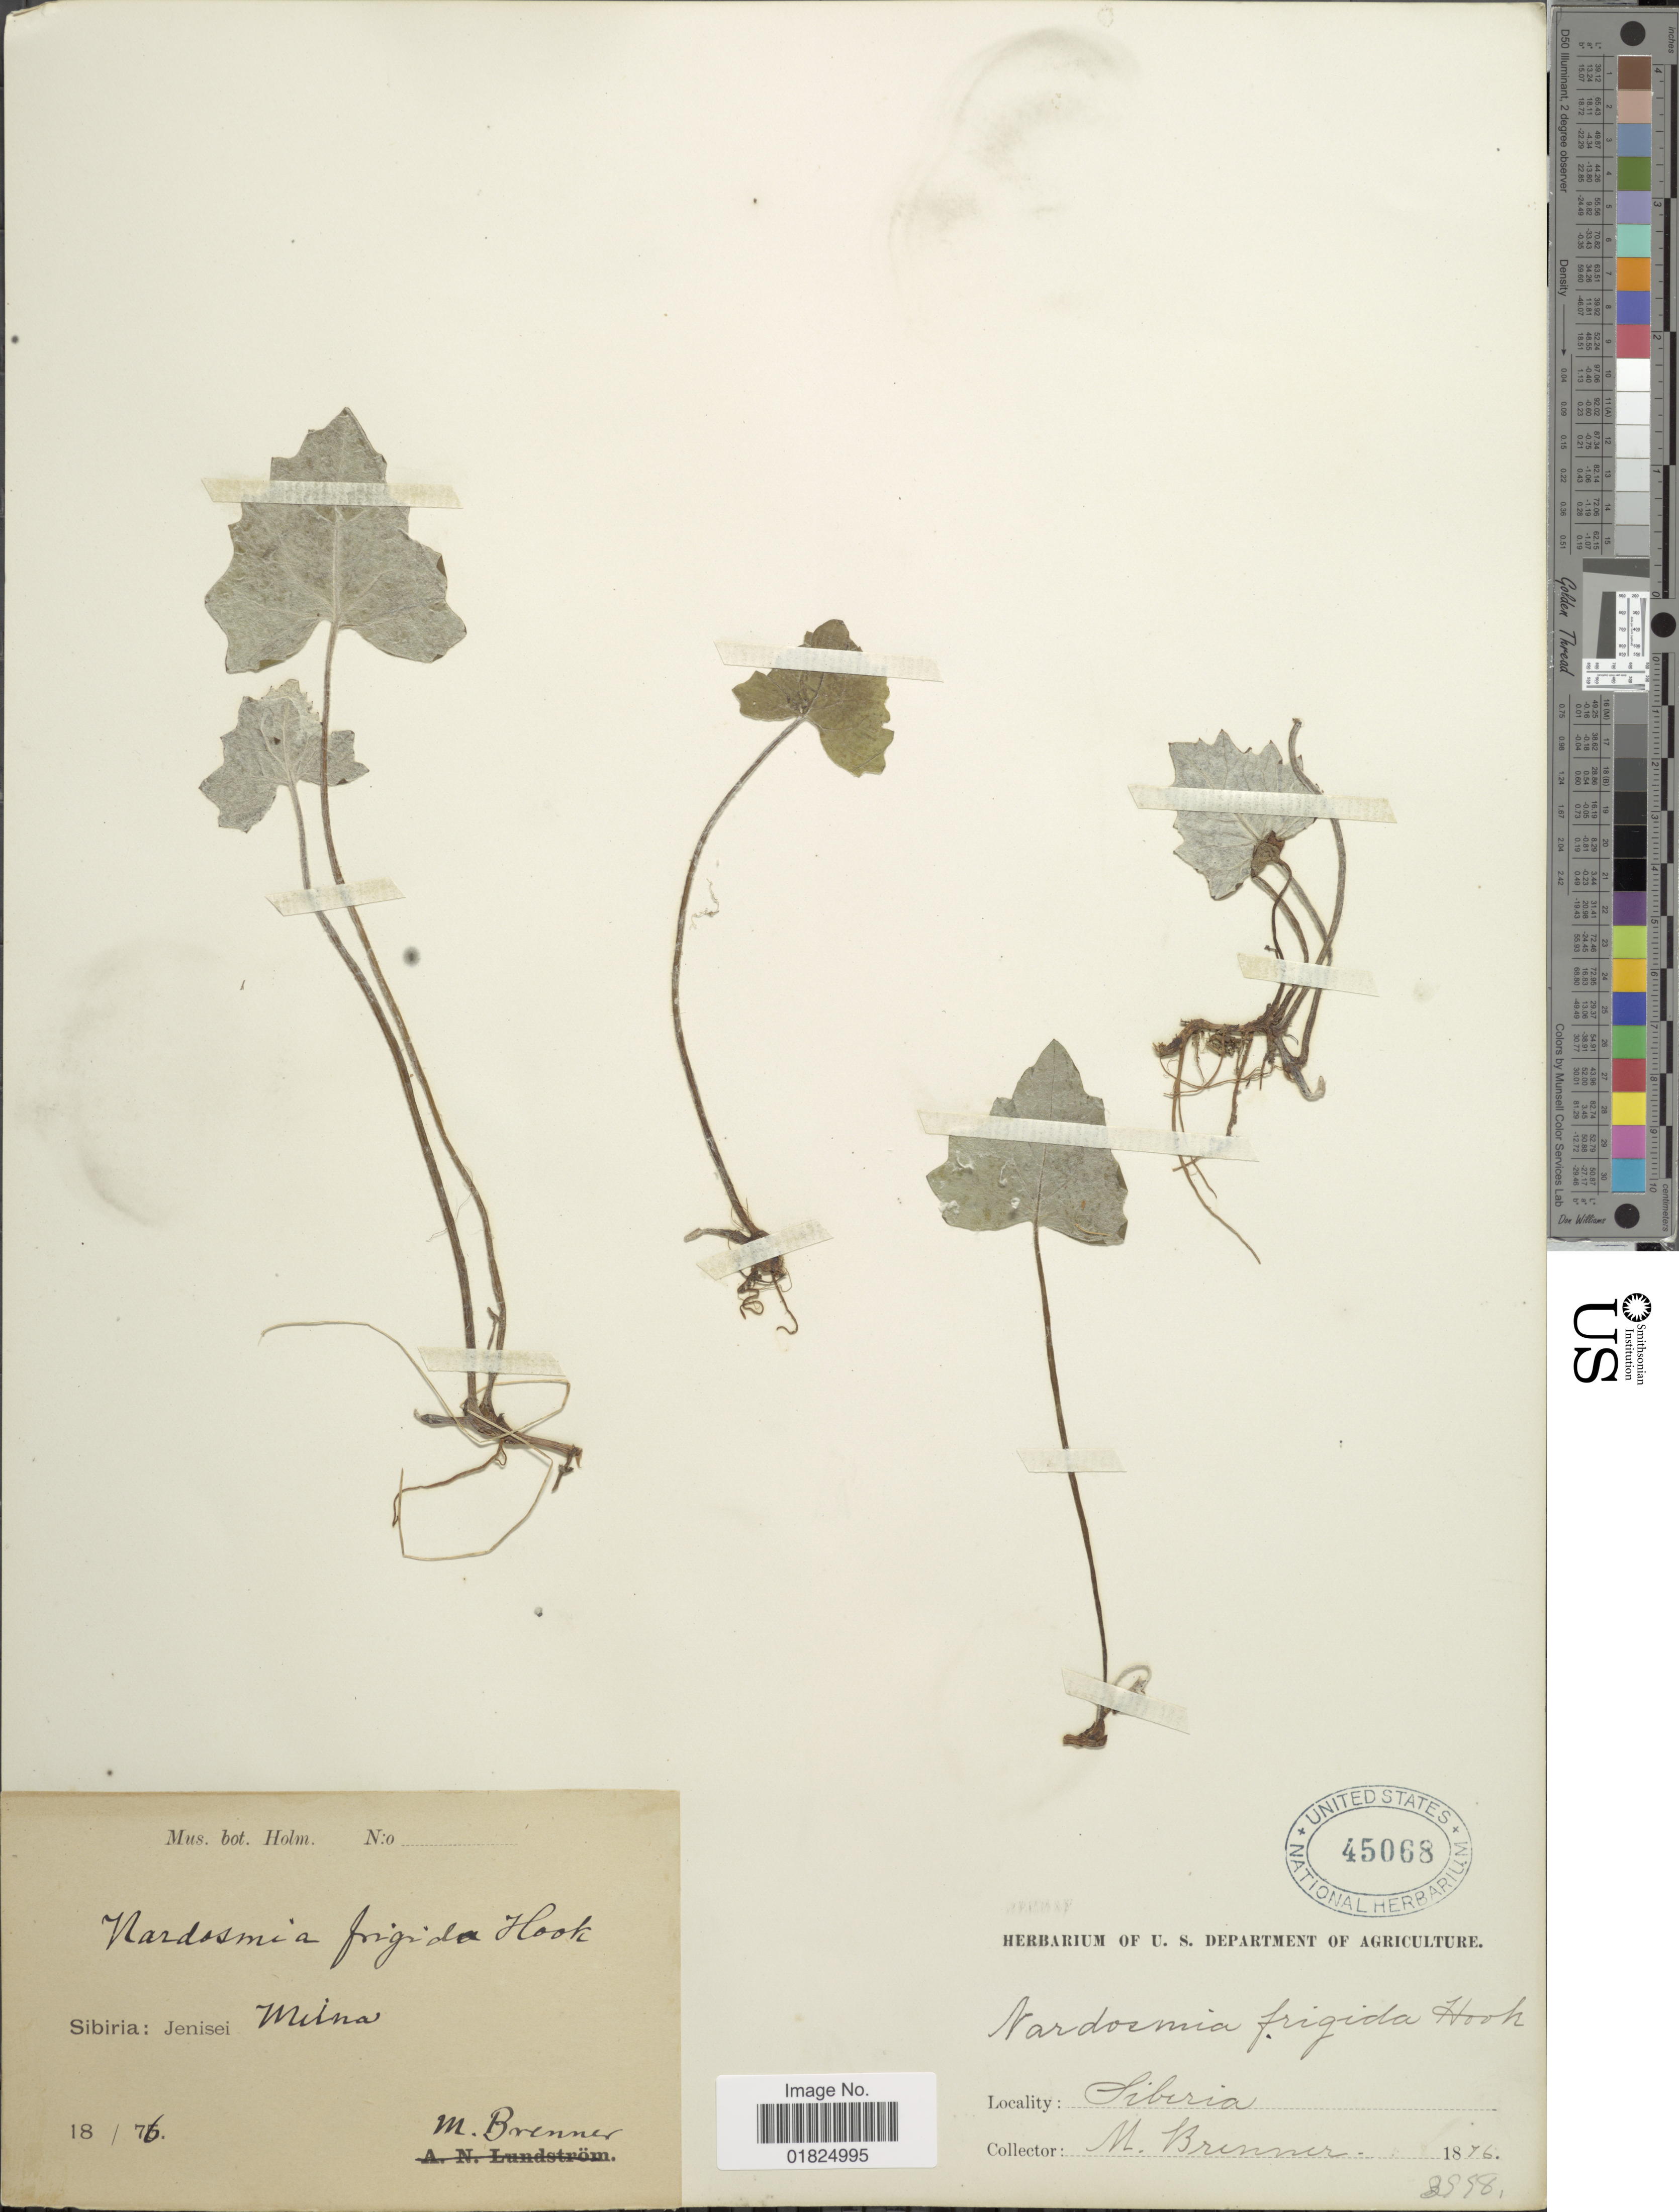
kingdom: Plantae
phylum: Tracheophyta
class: Magnoliopsida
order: Asterales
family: Asteraceae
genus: Petasites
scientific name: Petasites frigidus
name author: (L.) Fr.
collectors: M. Brenner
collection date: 1876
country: Russian Federation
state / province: Irkutsk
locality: Siberia: Jenisei Mel'na (Melnitsa)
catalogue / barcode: US 45068